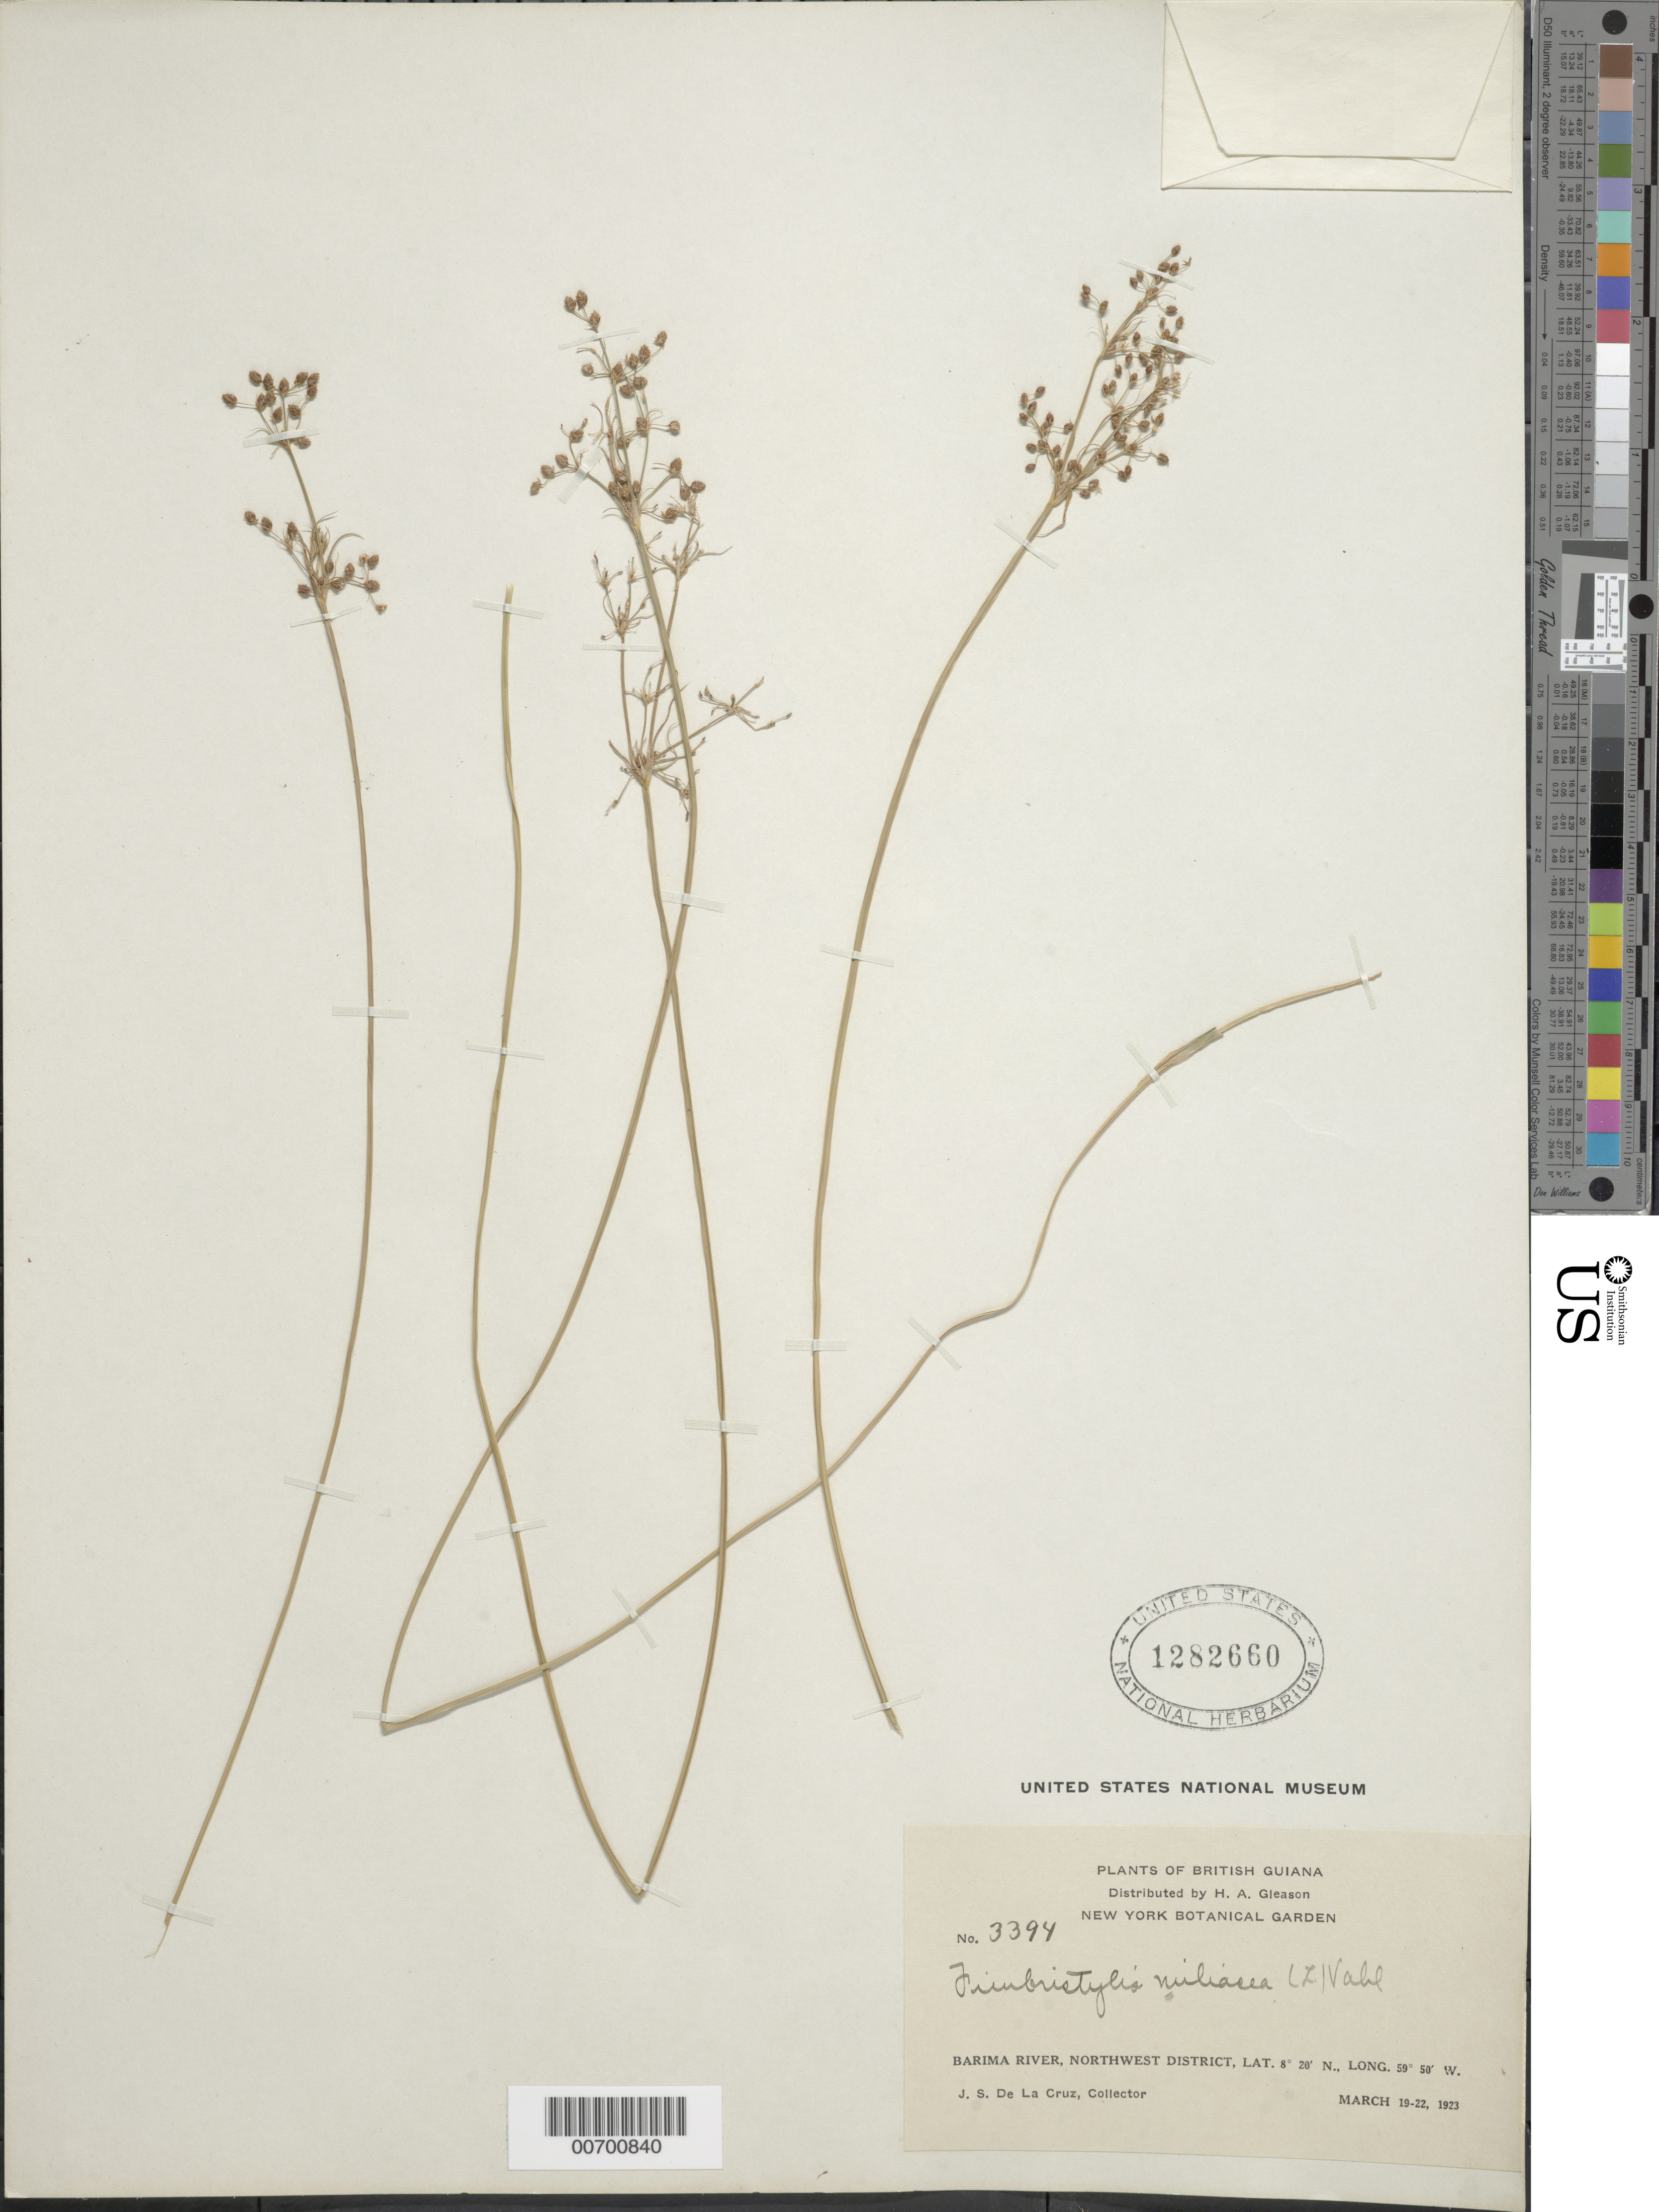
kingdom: Plantae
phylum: Tracheophyta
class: Liliopsida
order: Poales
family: Cyperaceae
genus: Fimbristylis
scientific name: Fimbristylis littoralis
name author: Gaudich.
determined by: Strong, M. T., (US), Smithsonian Institution - National Museum of Natural History (UNITED STATES)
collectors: J. S. de la Cruz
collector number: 3394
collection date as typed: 19-Mar-23 to 22-Mar-23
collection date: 1923-03-19/1923-03-22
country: Guyana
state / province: Barima-Waini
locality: Barima R., NW District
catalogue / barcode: US 1282660